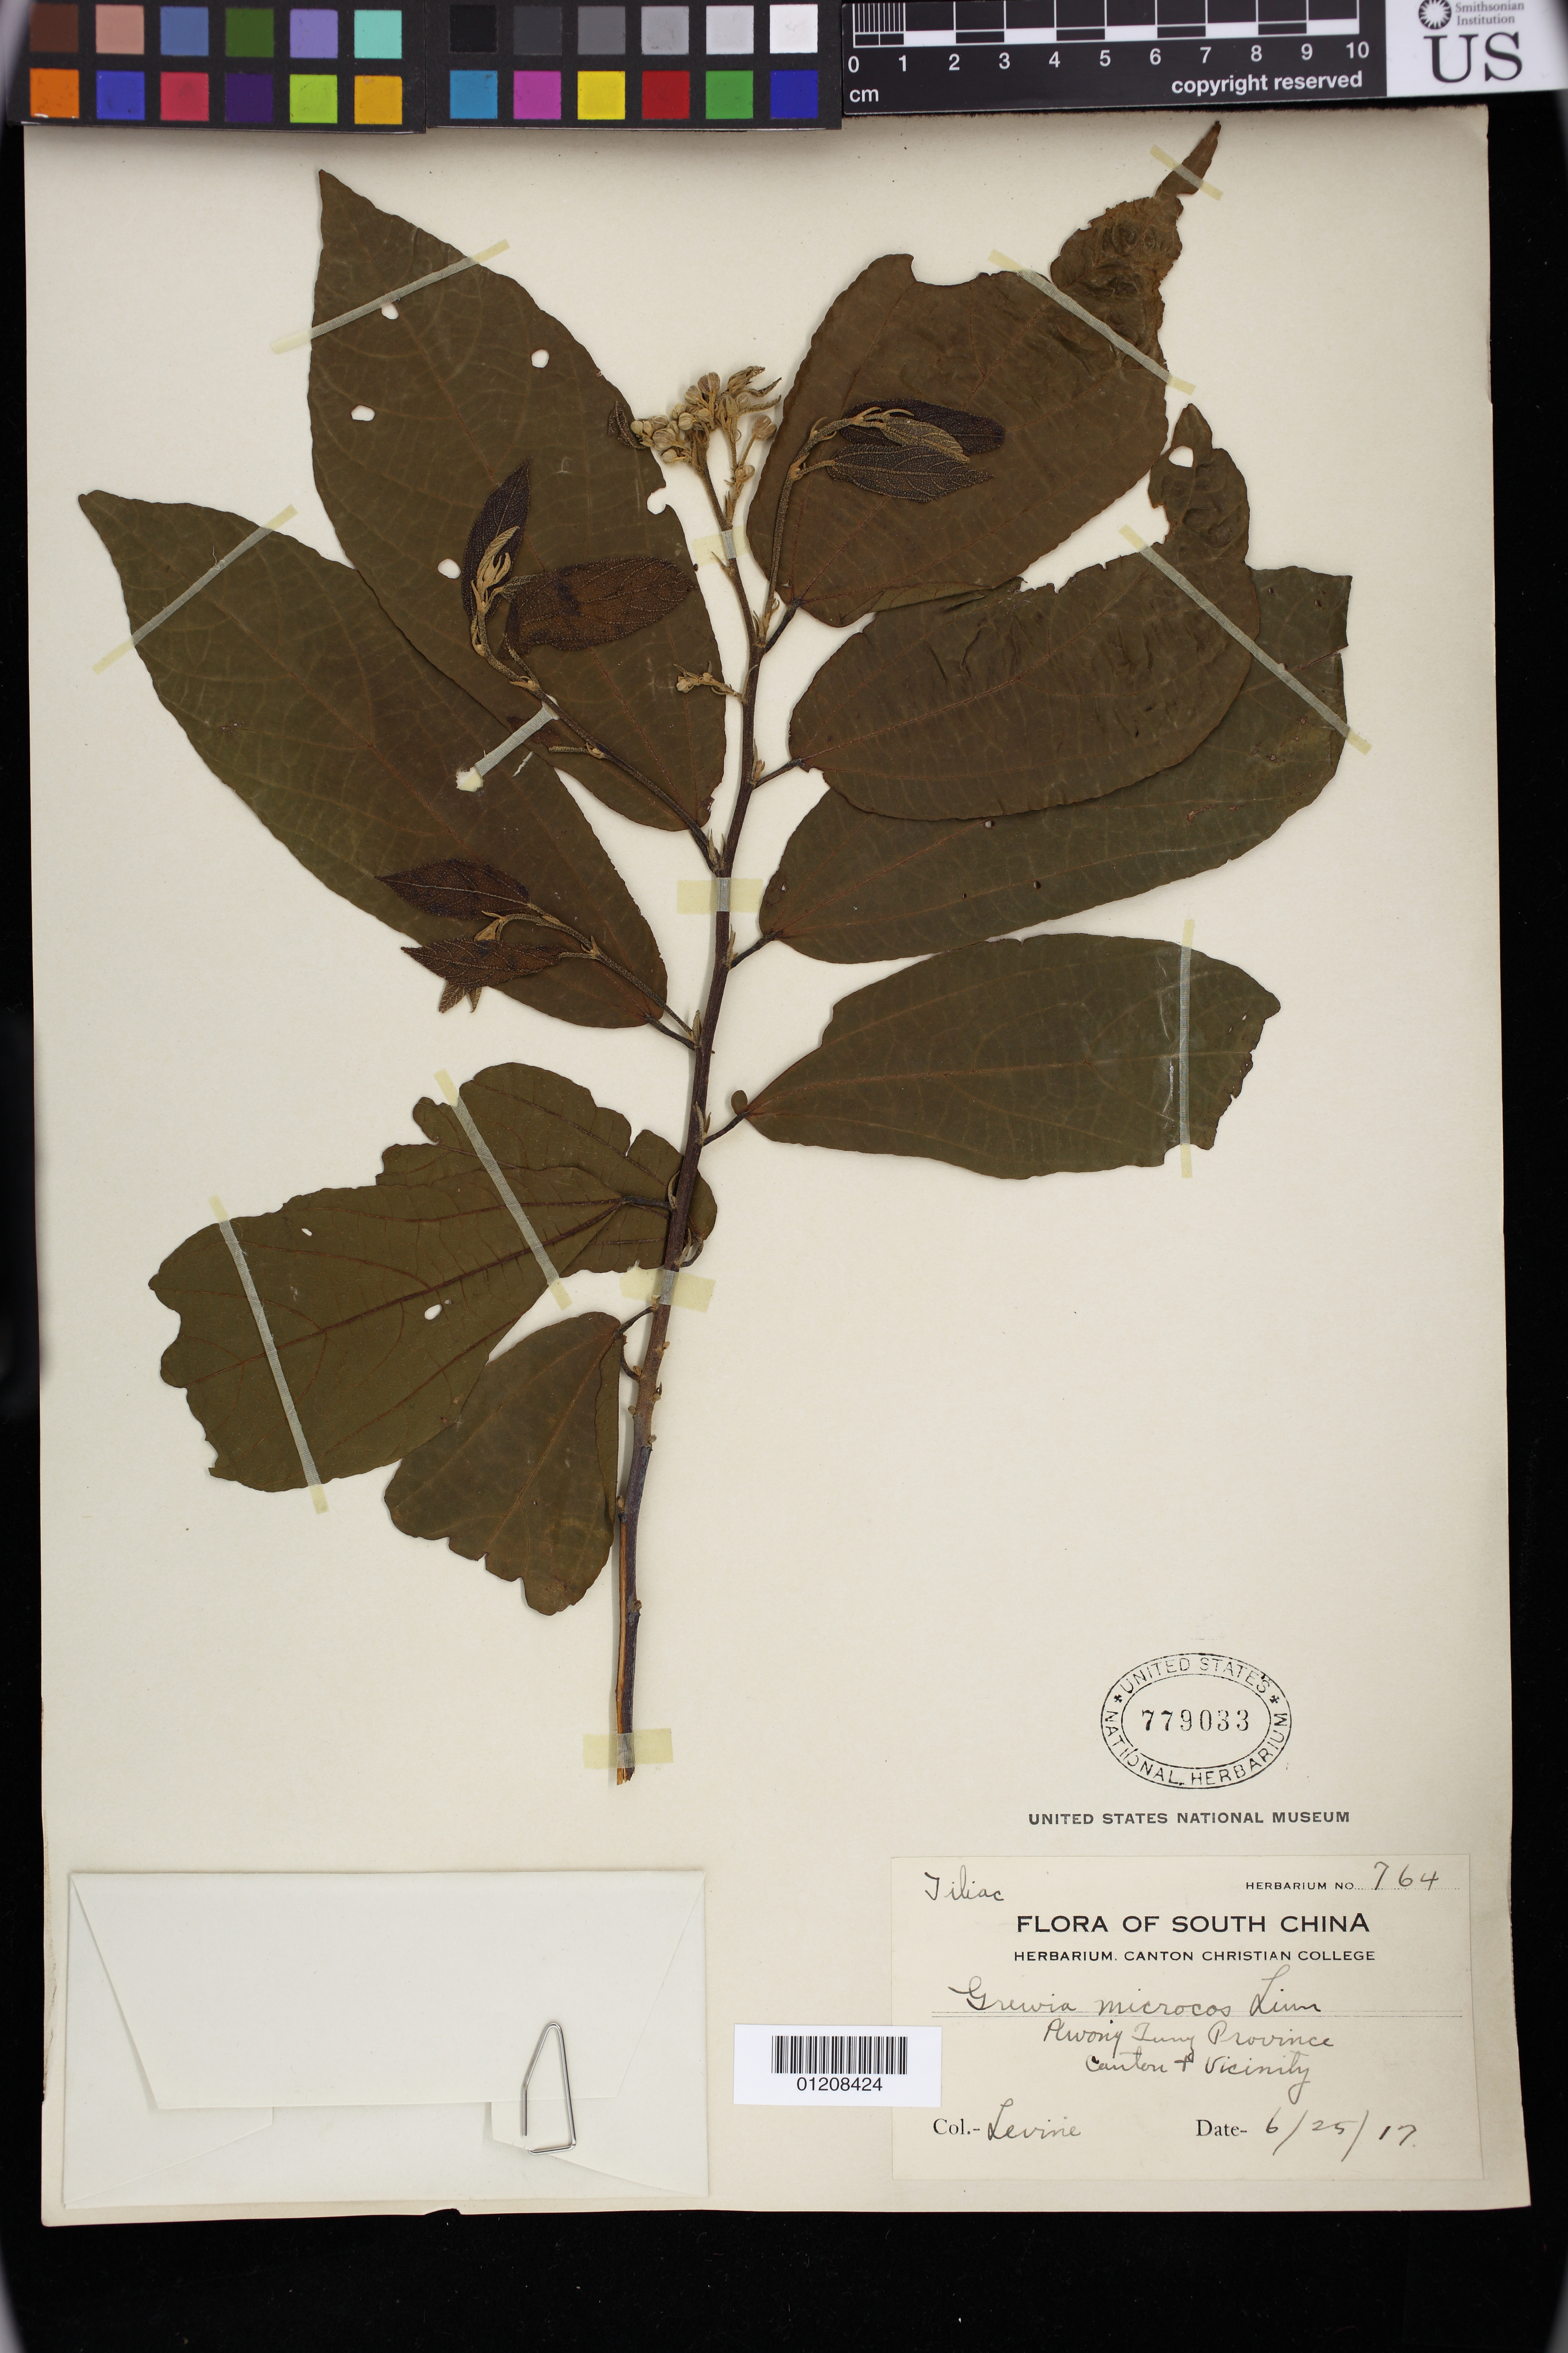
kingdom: Plantae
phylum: Tracheophyta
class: Magnoliopsida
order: Malvales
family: Malvaceae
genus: Microcos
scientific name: Microcos paniculata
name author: L.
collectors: C. O. Levine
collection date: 1917-06-25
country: China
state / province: Guangdong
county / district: Guangdong Province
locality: Guangzhou (Canton, old name) + vicinity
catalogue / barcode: US 779033